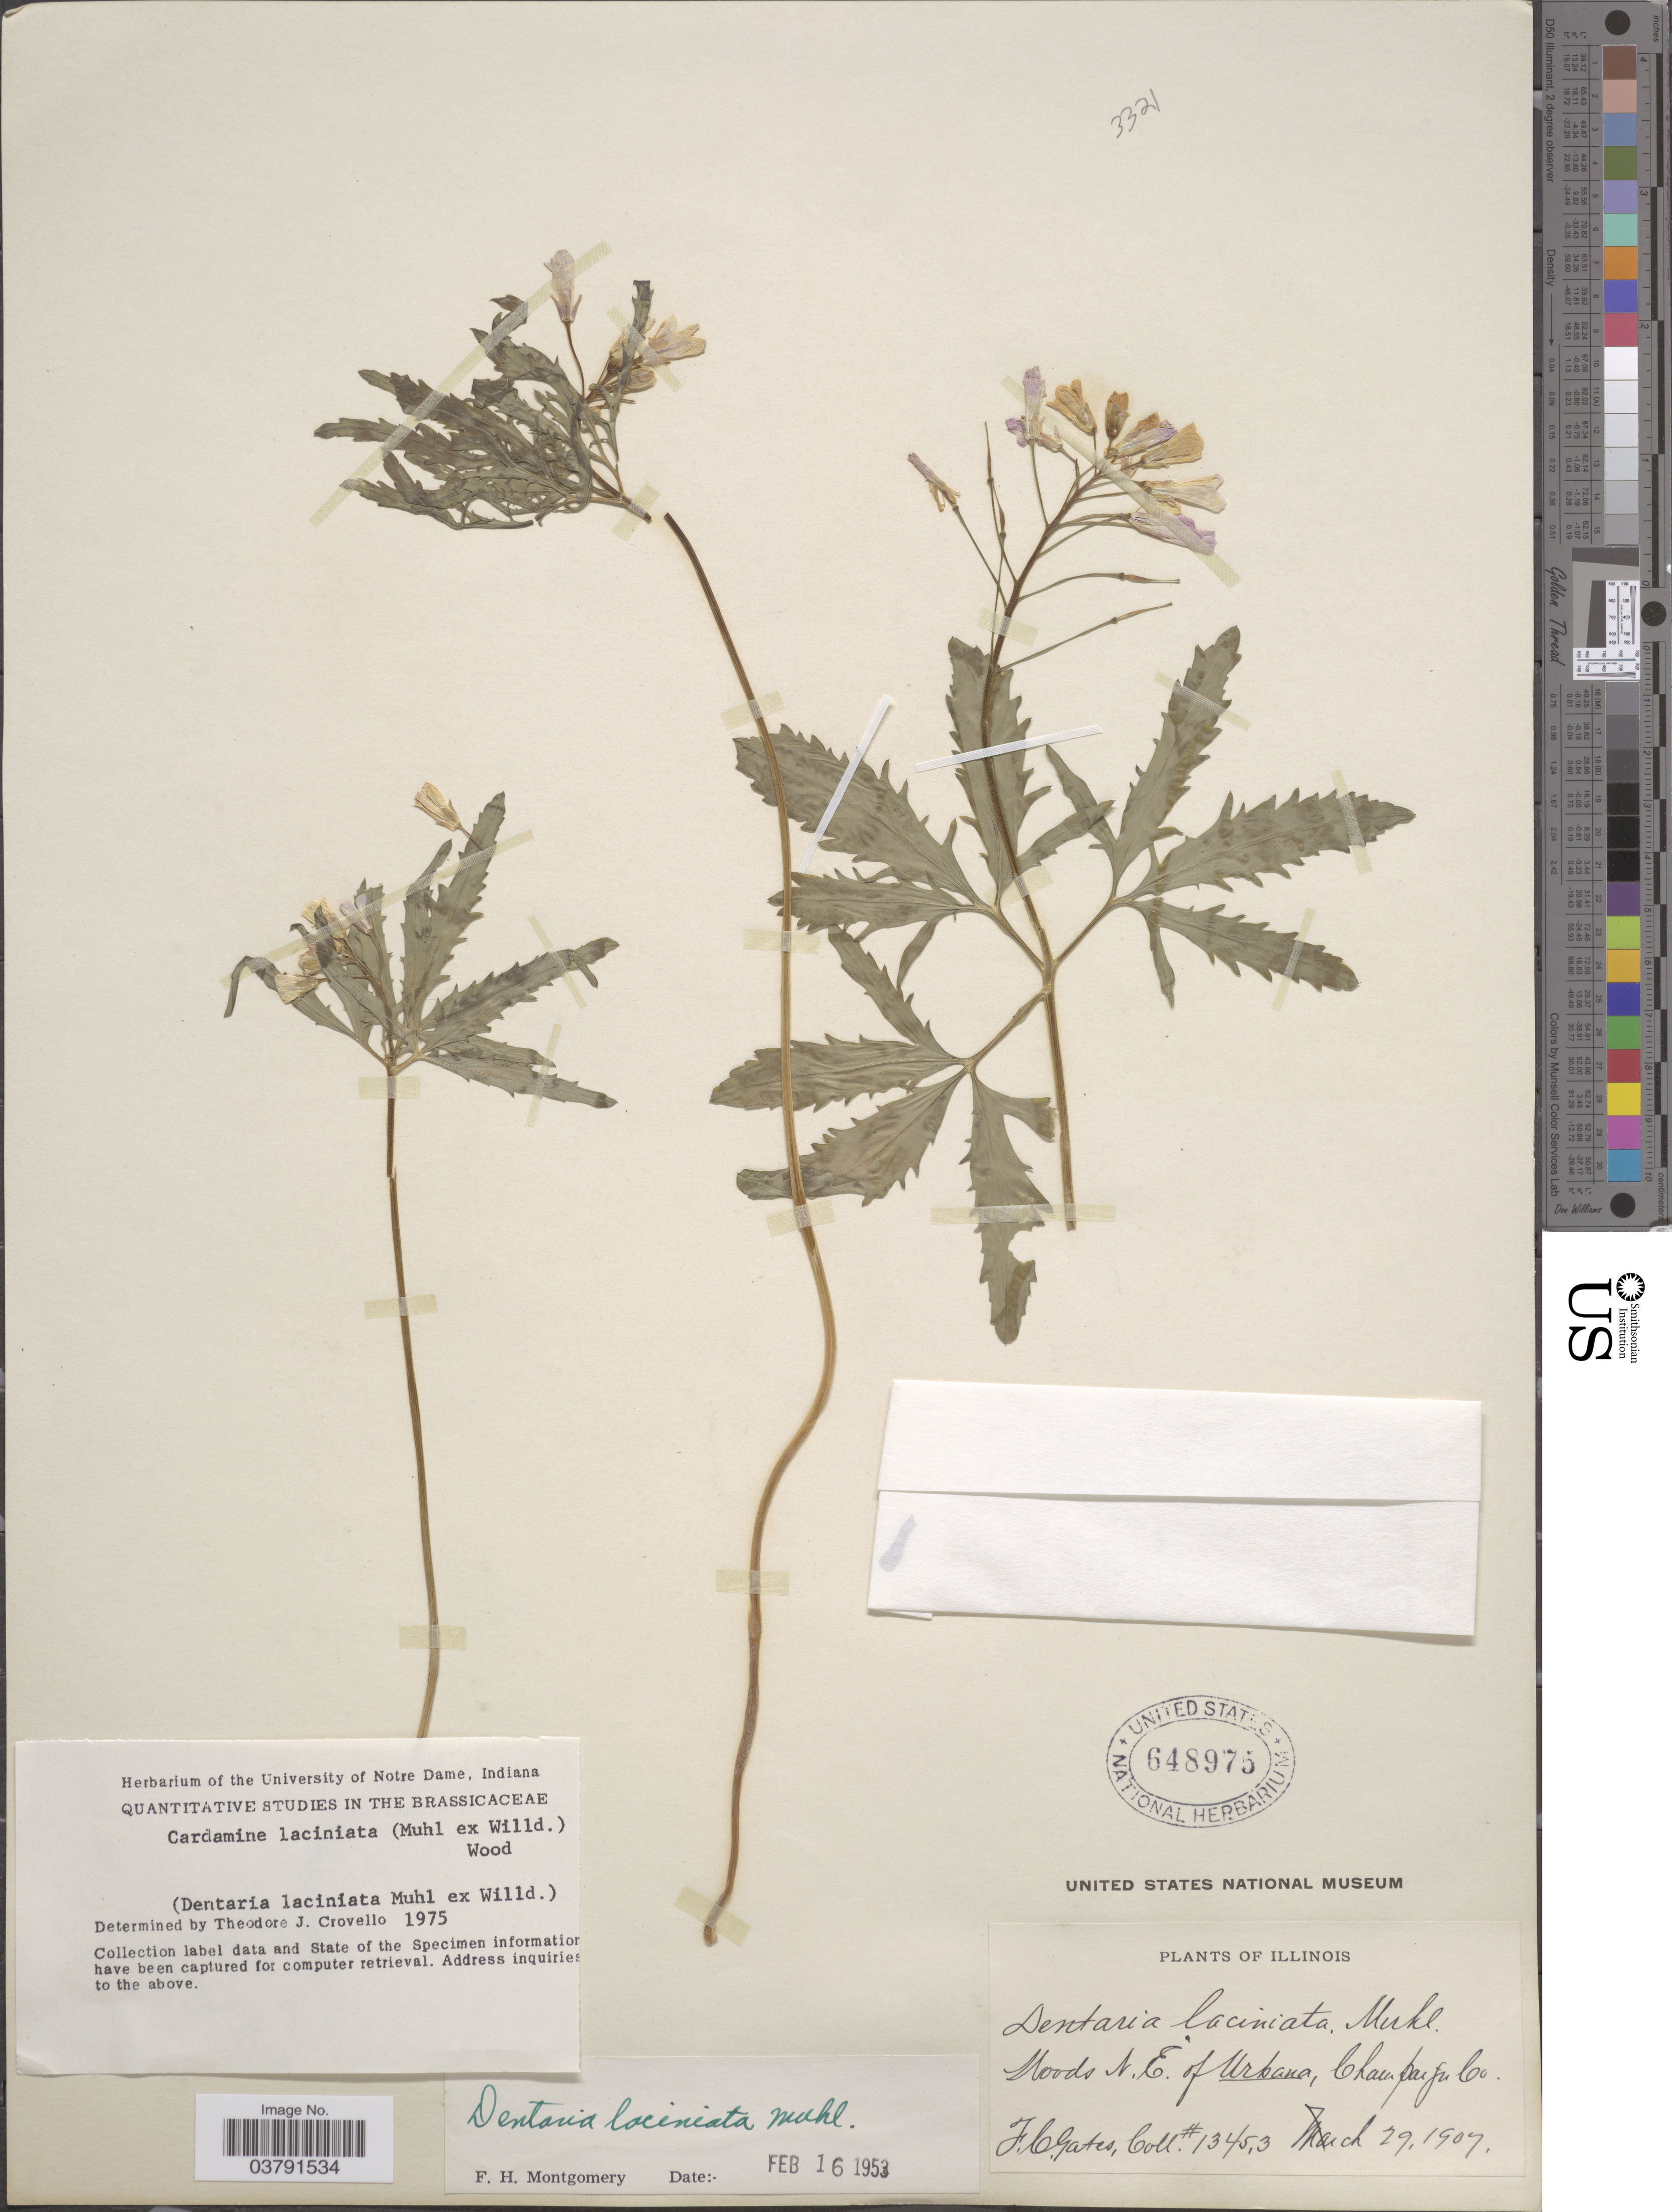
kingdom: Plantae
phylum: Tracheophyta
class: Magnoliopsida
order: Brassicales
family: Brassicaceae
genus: Dentaria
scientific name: Dentaria laciniata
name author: Muhl.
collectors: F. C. Gates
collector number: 13453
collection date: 1907-03-29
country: United States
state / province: Illinois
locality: Woods N.E. of Urbana, Champaign Co.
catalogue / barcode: US 648975